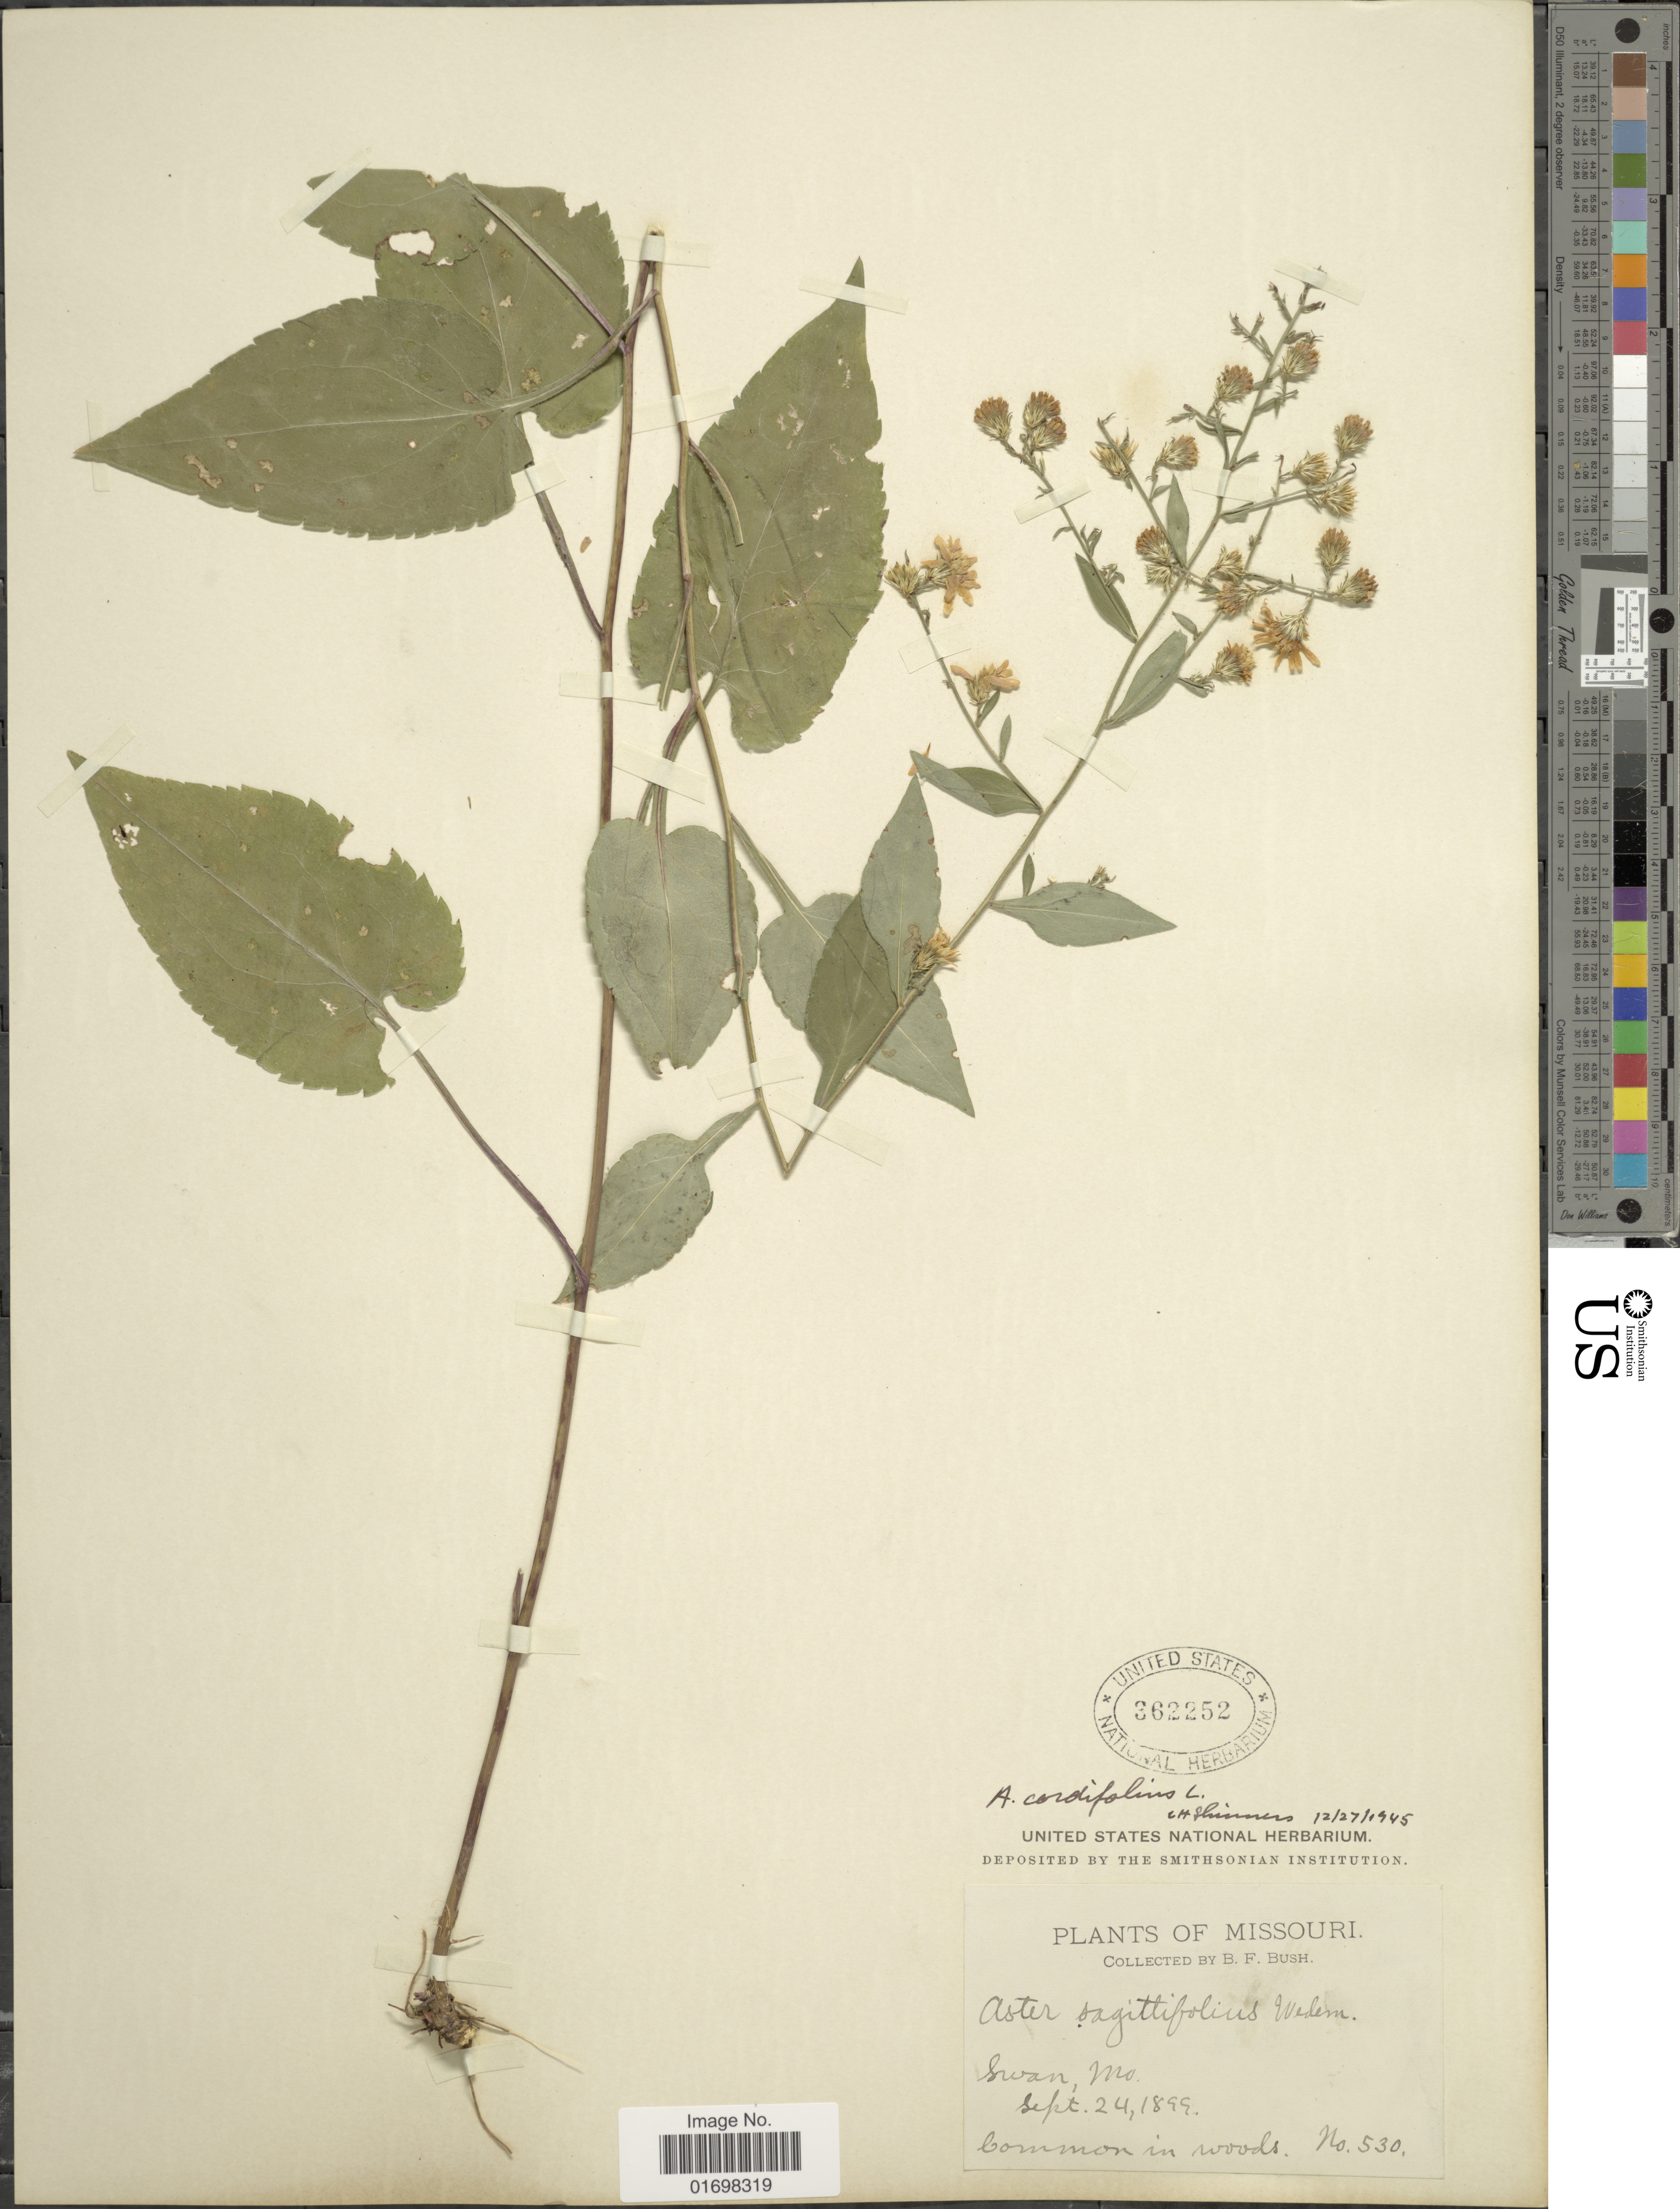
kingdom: Plantae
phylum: Tracheophyta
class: Magnoliopsida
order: Asterales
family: Asteraceae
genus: Symphyotrichum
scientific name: Symphyotrichum cordifolium var. moratum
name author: (Shinners) G.L. Nesom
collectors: B. F. Bush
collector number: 530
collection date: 1899-09-24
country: United States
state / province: Missouri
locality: Swan, Mo,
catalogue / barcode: US 362252